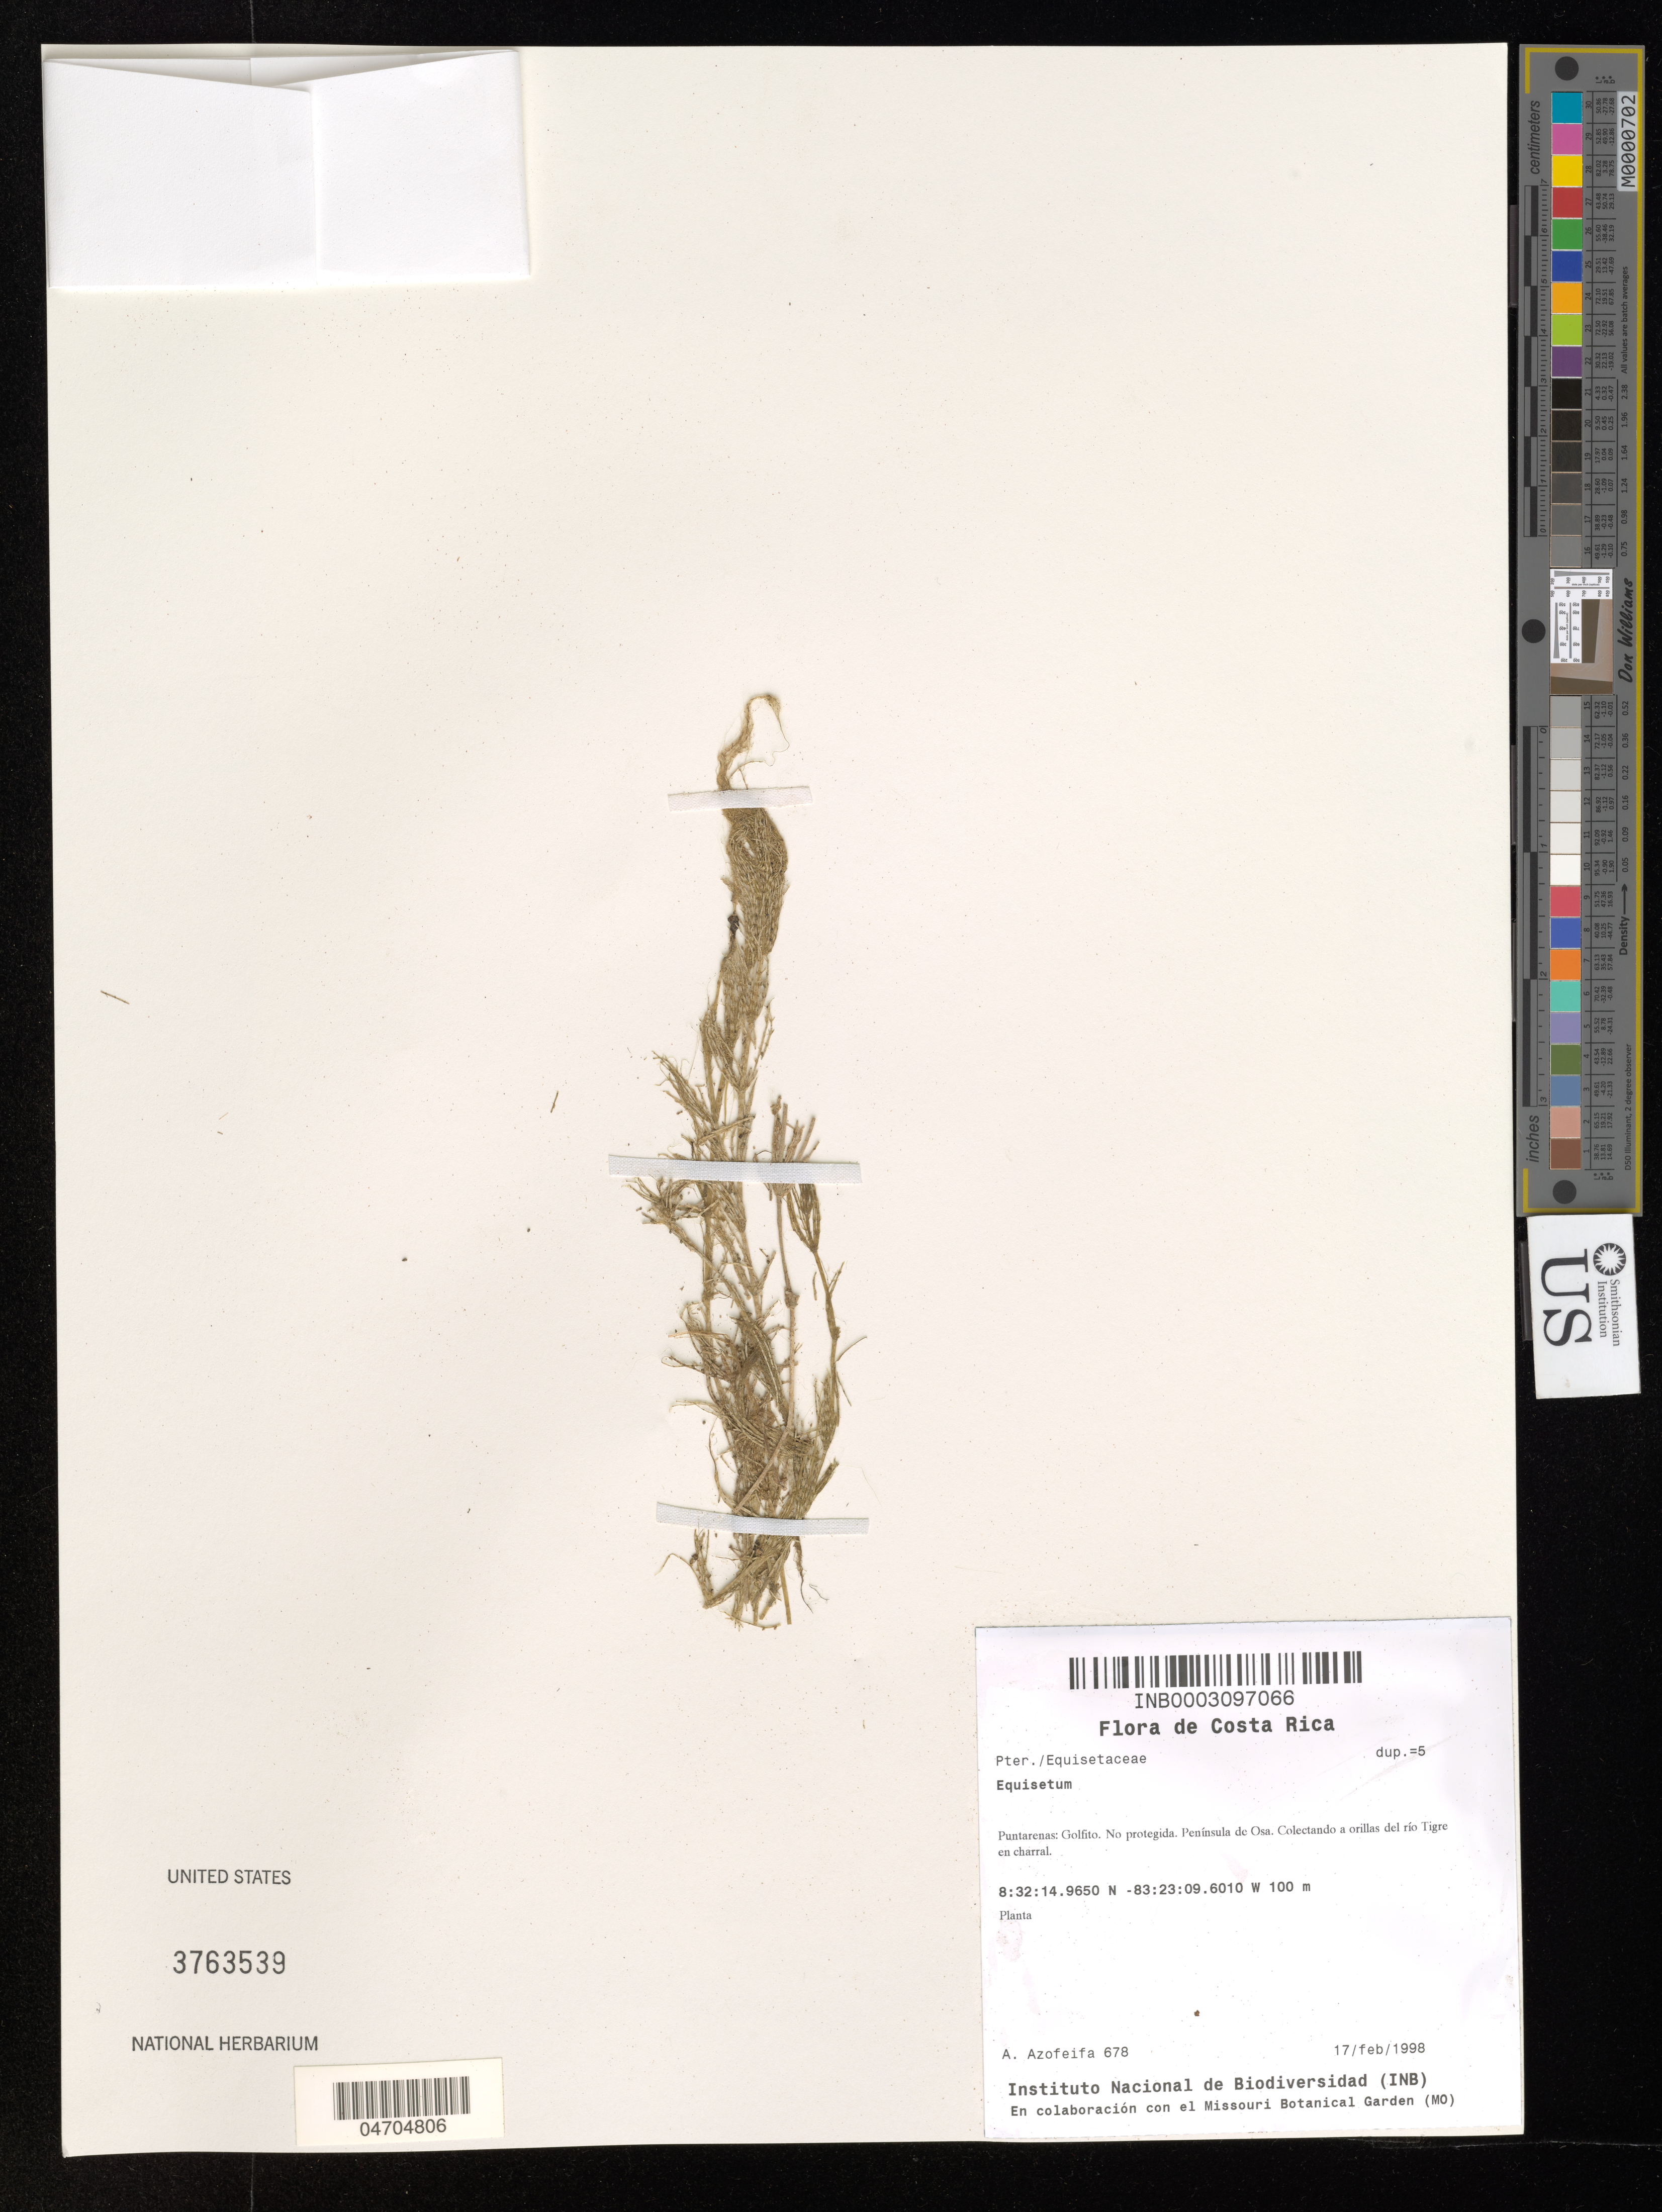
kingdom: Plantae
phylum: Tracheophyta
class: Polypodiopsida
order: Equisetales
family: Equisetaceae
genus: Equisetum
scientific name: Equisetum sp.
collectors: A. Azofeifa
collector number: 678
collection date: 1998-02-17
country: Costa Rica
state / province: Puntarenas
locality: Golfito. No protegida. Península de Osa. Colectando a orillas del río Tigre en charral.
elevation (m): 100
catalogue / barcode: US 3763539